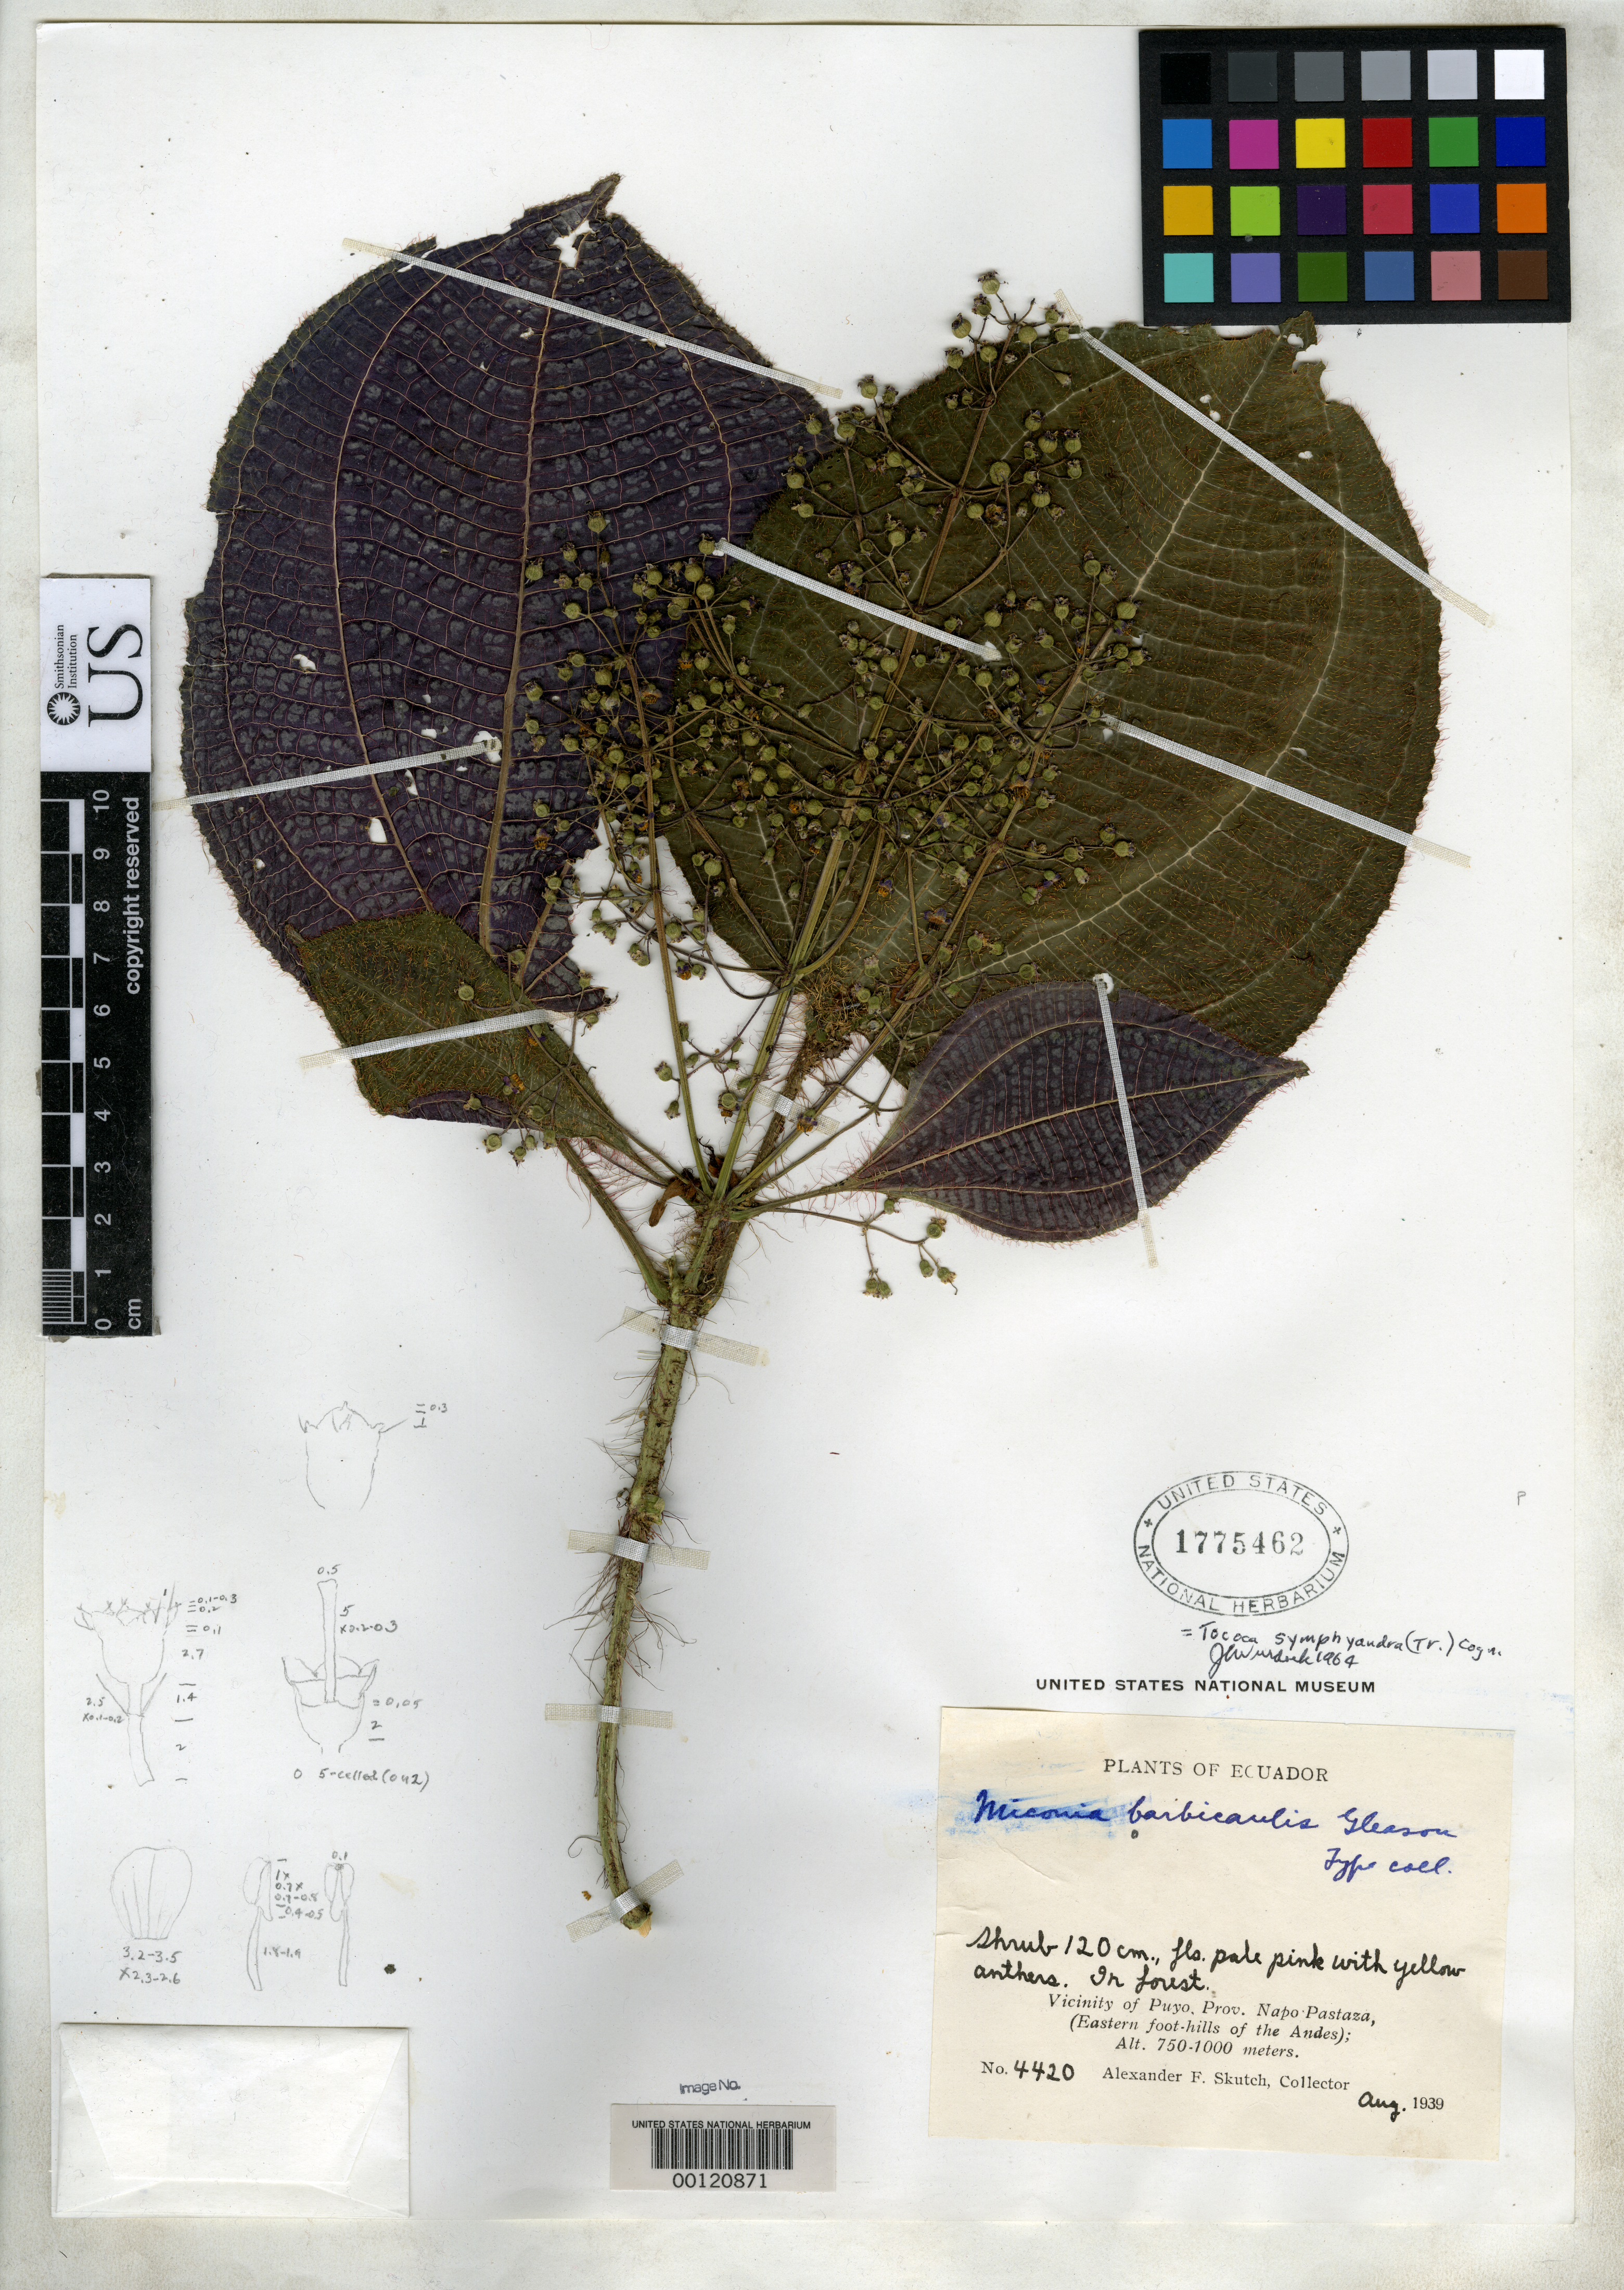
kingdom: Plantae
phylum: Tracheophyta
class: Magnoliopsida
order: Myrtales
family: Melastomataceae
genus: Miconia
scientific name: Miconia barbicaulis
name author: Gleason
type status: Isotype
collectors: A. F. Skutch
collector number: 4420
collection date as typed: Aug 1939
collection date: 1939-08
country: Ecuador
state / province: Pastaza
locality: Puyo, Napo-Pastaza.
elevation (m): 750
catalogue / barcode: US 1775462